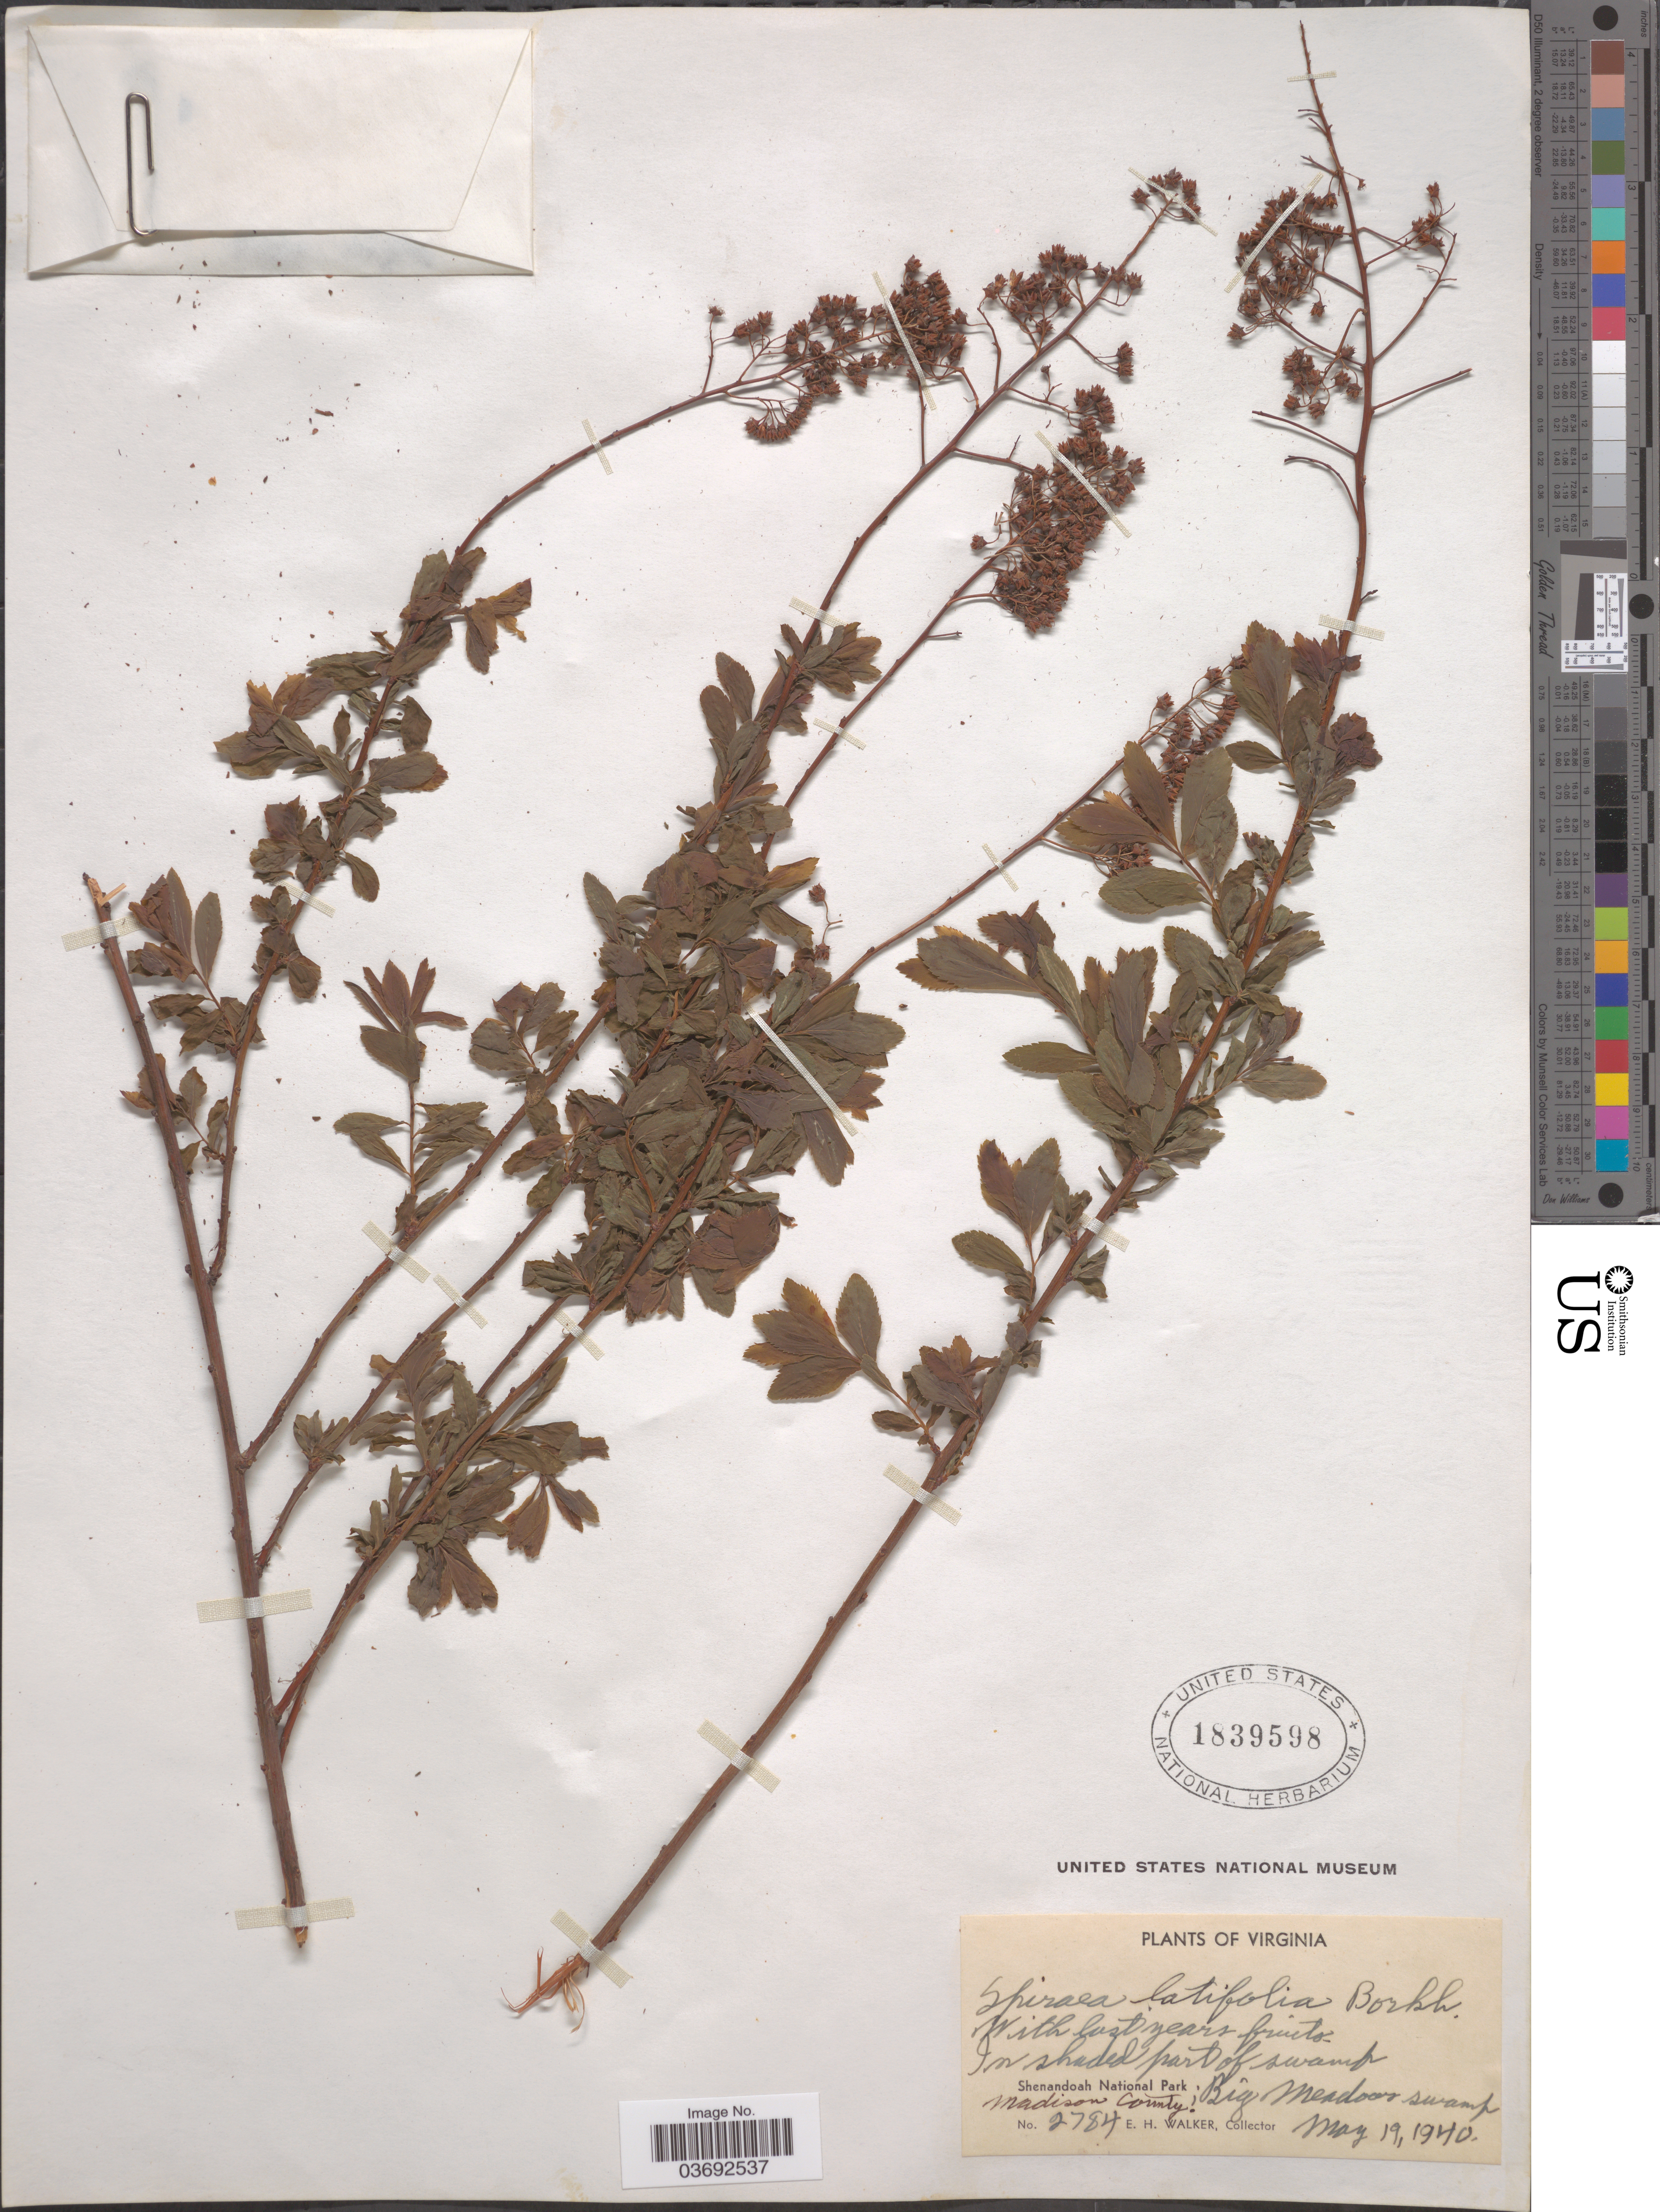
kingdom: Plantae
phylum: Tracheophyta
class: Magnoliopsida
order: Rosales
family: Rosaceae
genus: Spiraea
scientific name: Spiraea latifolia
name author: Borkh.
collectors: E. H. Walker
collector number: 2784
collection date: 1940-05-19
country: United States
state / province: Virginia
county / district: Madison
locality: Shenandoah National Park; Big Meadow swamp. Madison County.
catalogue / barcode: US 1839598